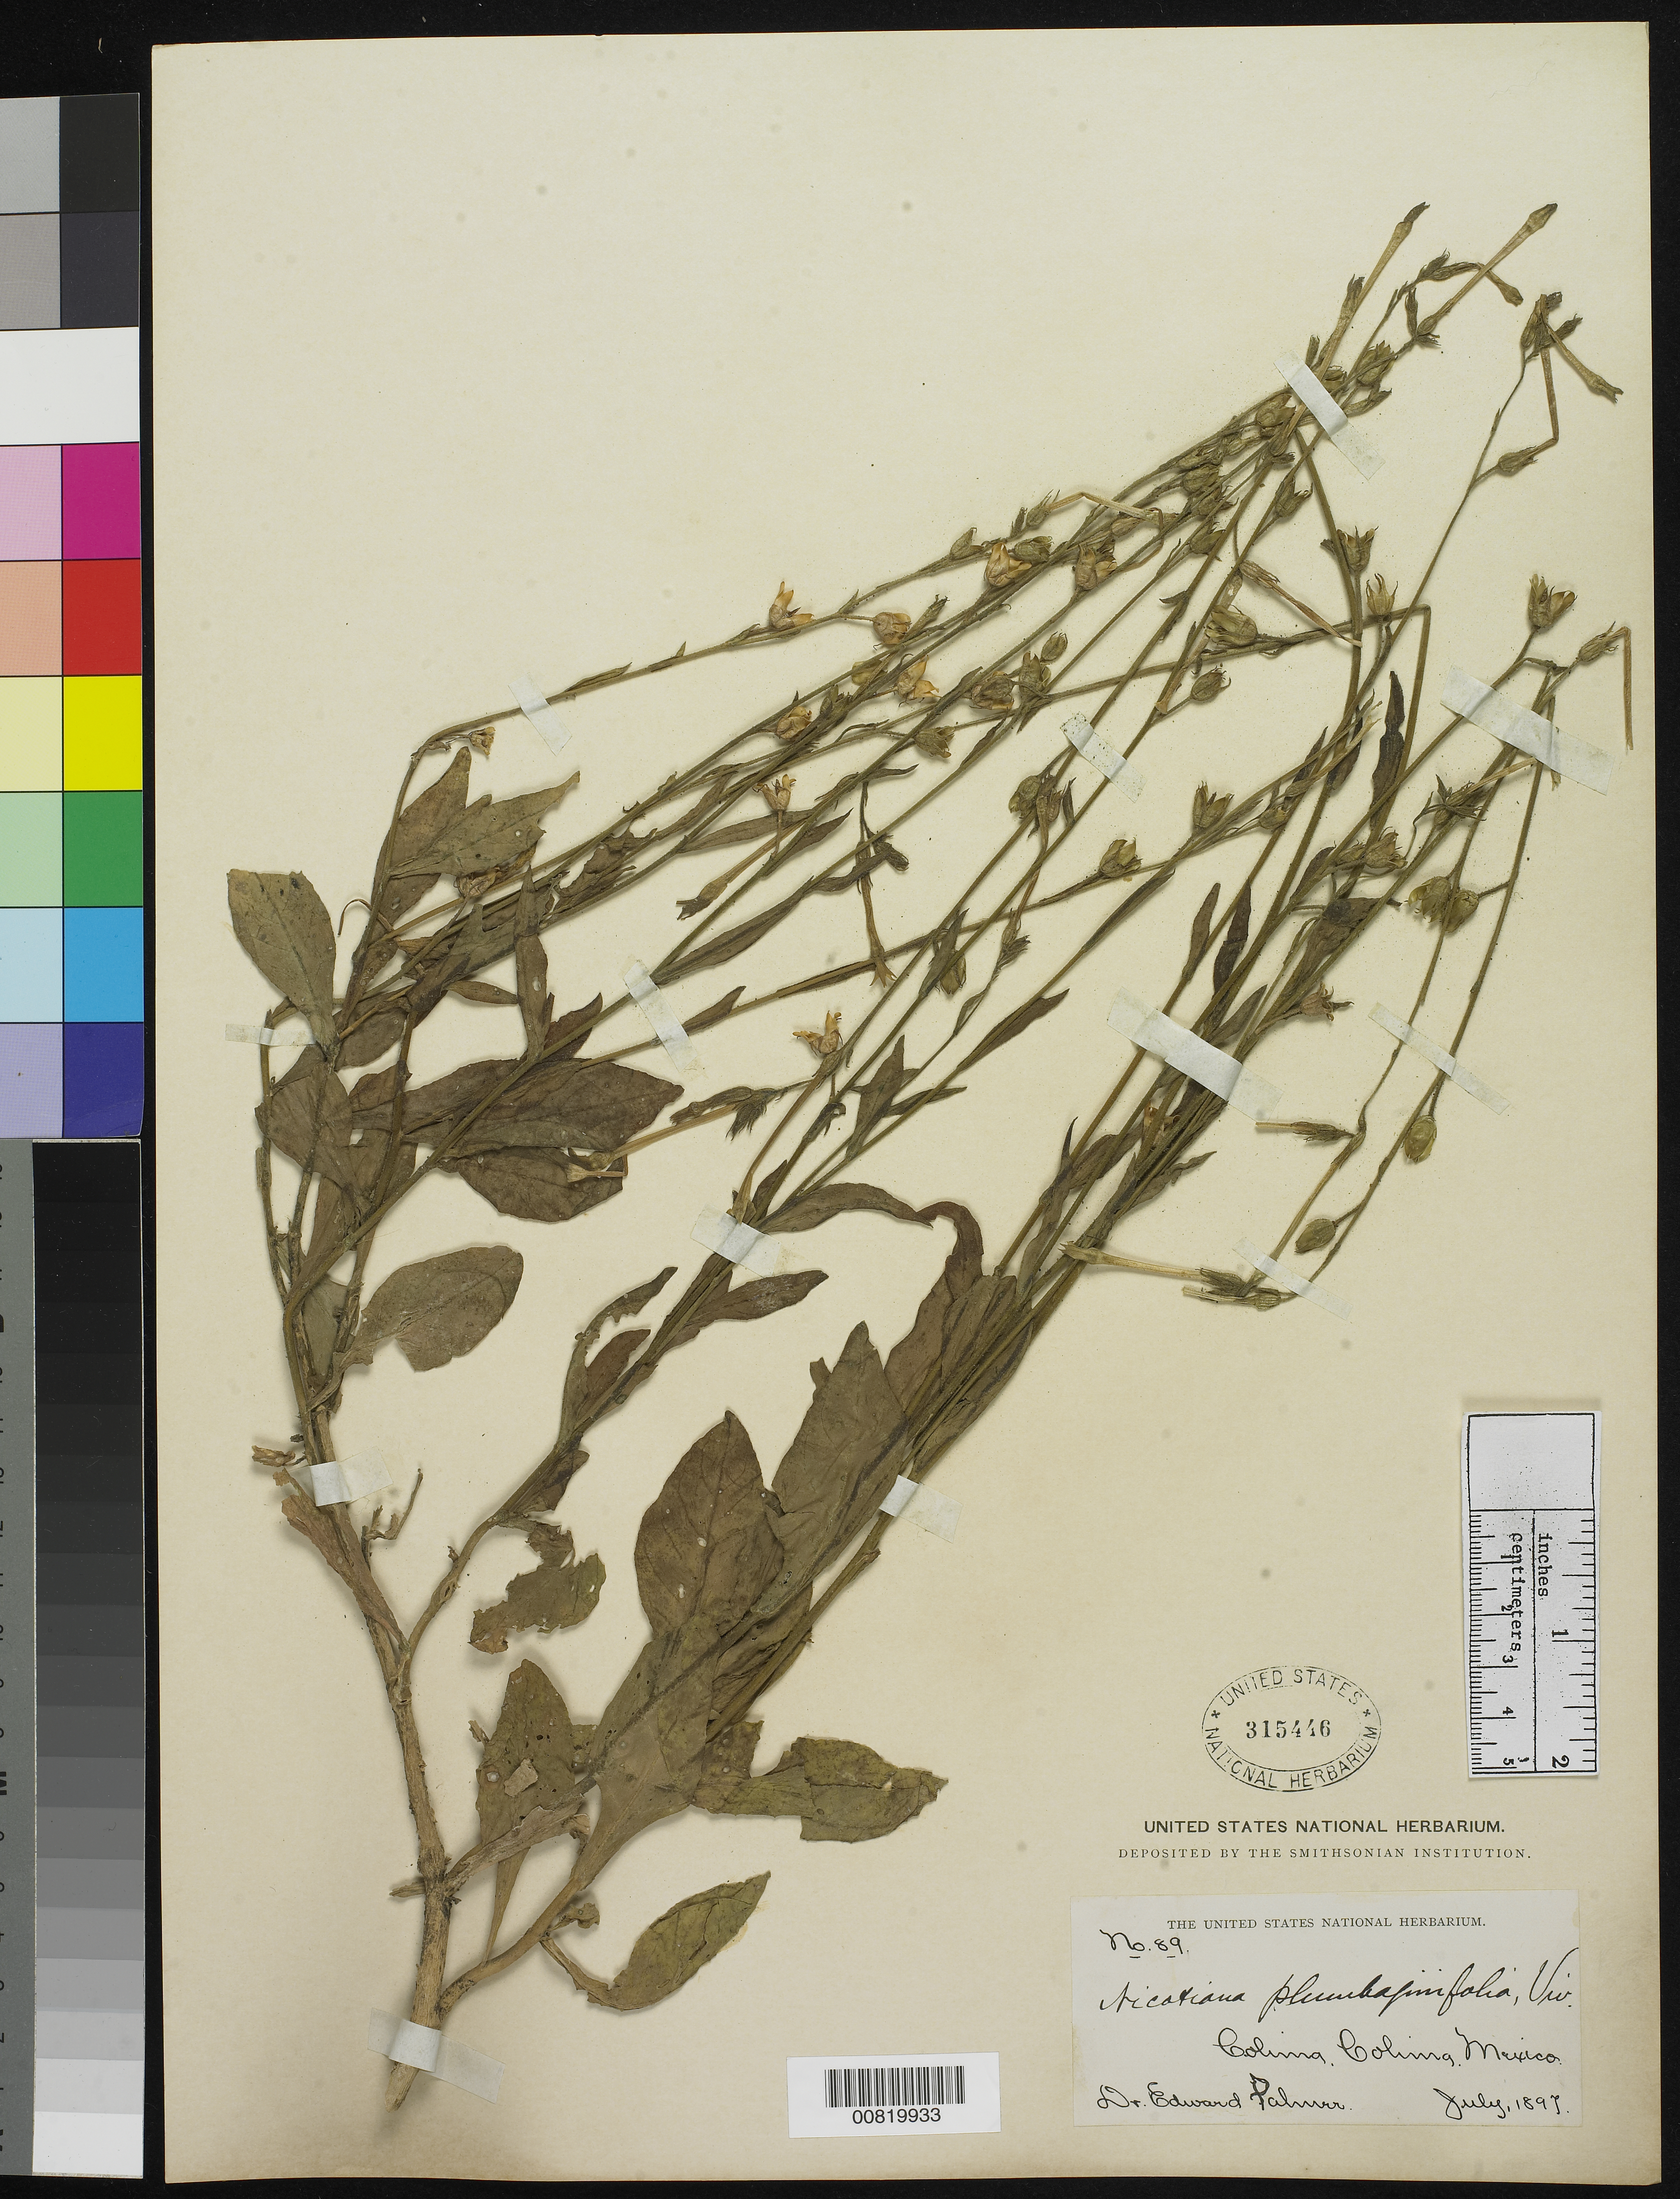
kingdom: Plantae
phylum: Tracheophyta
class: Magnoliopsida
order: Solanales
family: Solanaceae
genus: Nicotiana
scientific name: Nicotiana plumbaginifolia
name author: Viv.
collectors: E. Palmer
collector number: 89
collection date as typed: Jul 1897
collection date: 1897-07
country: Mexico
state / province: Colima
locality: Colima, Colima.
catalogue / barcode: US 315446